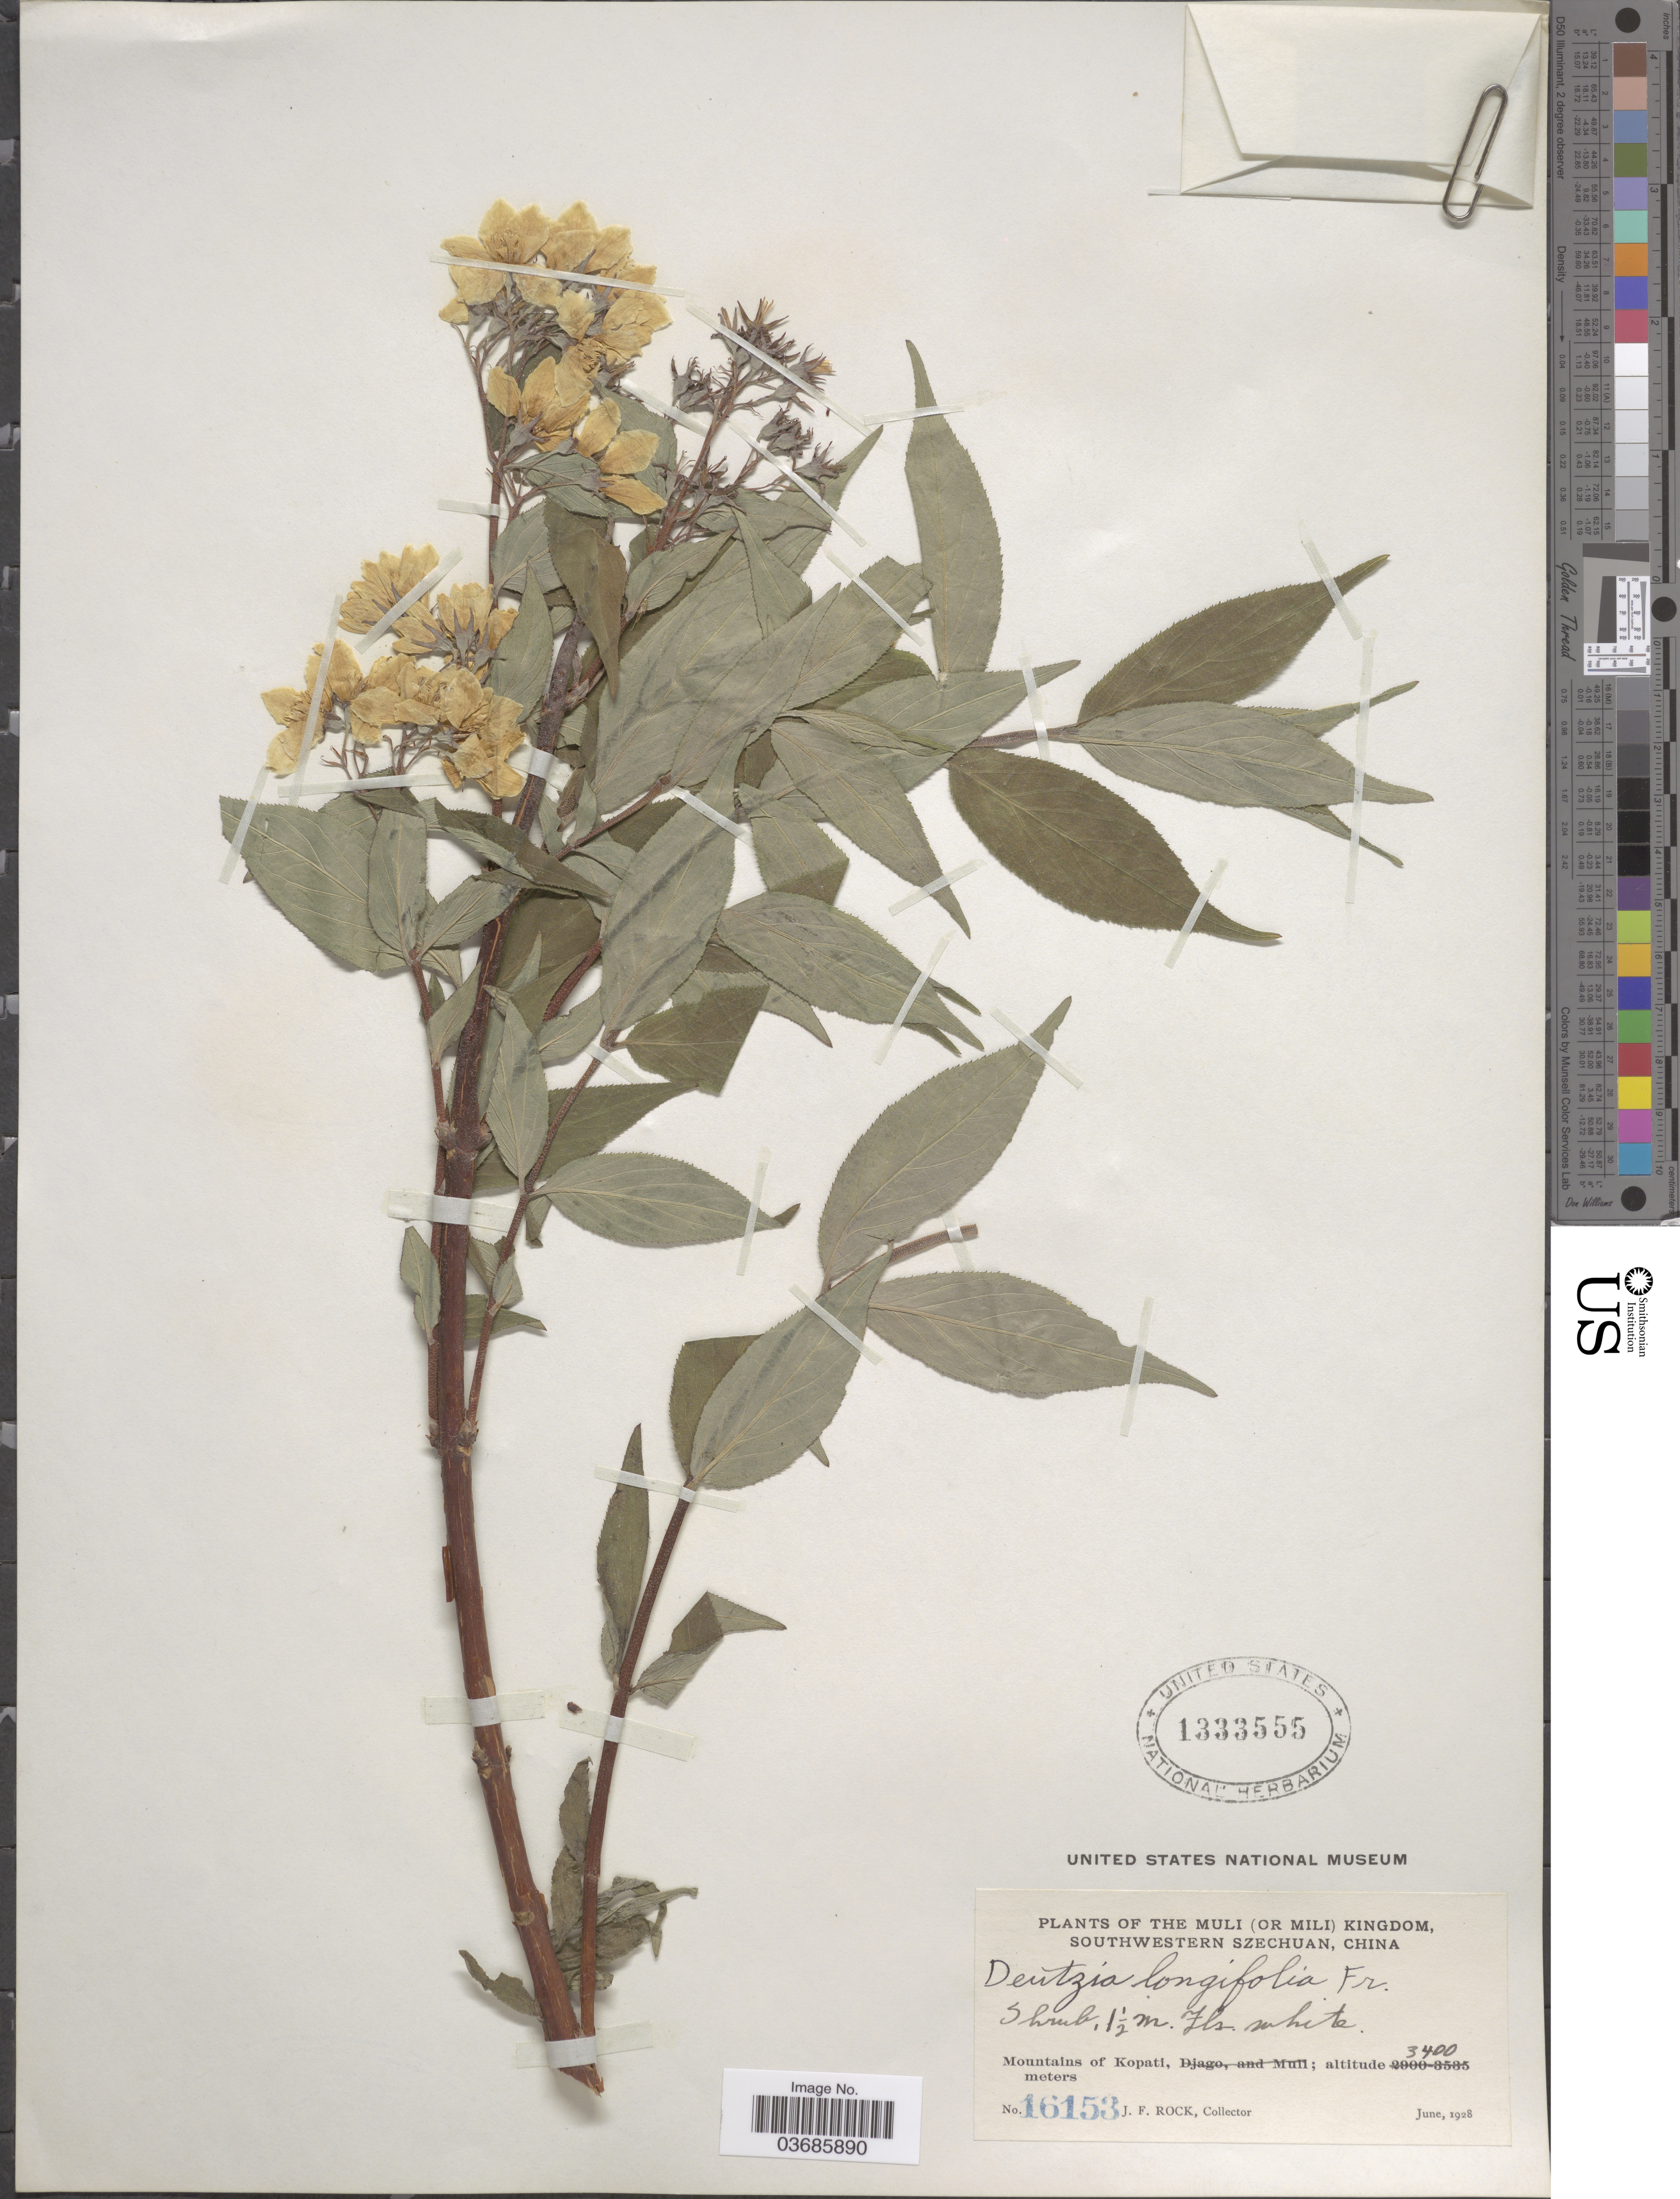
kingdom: Plantae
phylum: Tracheophyta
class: Magnoliopsida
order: Cornales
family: Hydrangeaceae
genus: Deutzia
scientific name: Deutzia longifolia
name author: Franch.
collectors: J. Rock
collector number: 16153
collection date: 1928-06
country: China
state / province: Sichuan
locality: Muli (or Mili) Kingdom, Southwestern Szechuan. Mountains of Kopati.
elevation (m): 3400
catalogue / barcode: US 1333555